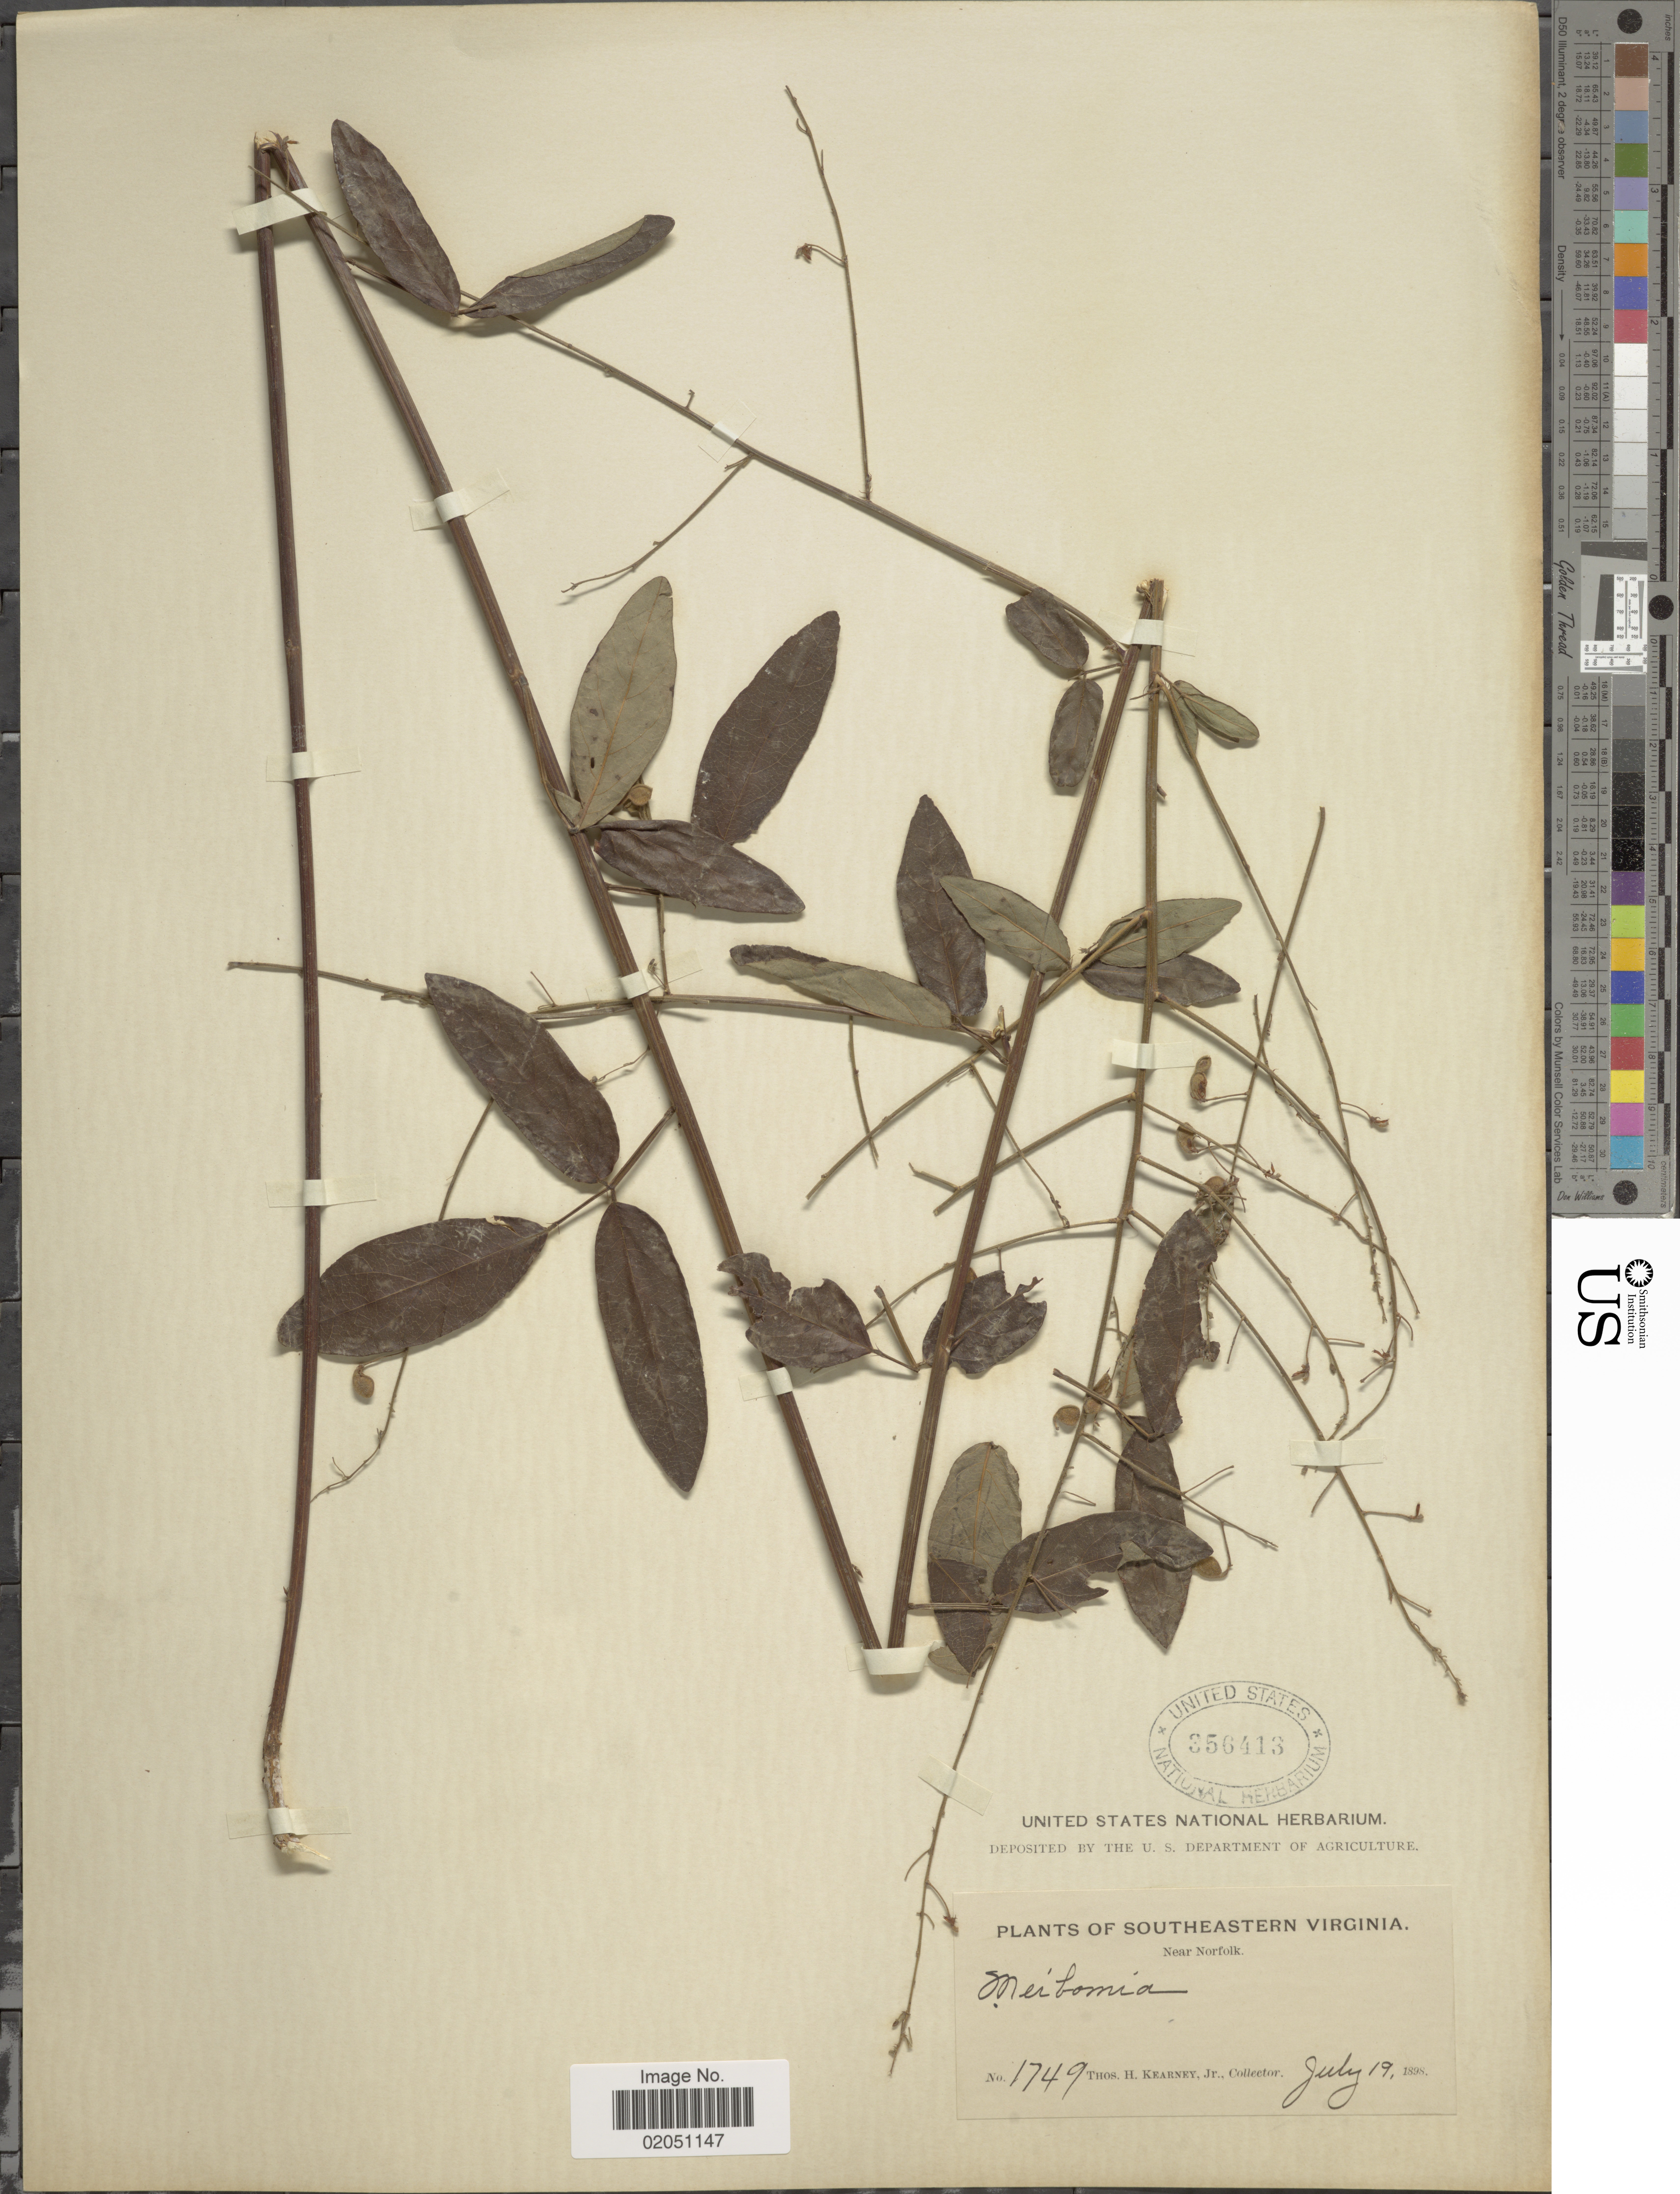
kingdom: Plantae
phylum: Tracheophyta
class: Magnoliopsida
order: Fabales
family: Fabaceae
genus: Desmodium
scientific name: Desmodium paniculatum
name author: (L.) DC.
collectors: T. H. Kearney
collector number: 1749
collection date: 1898-07-19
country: United States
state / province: Virginia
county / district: City of Norfolk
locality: Southeastern Virginia, Near Norfolk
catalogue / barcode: US 356413